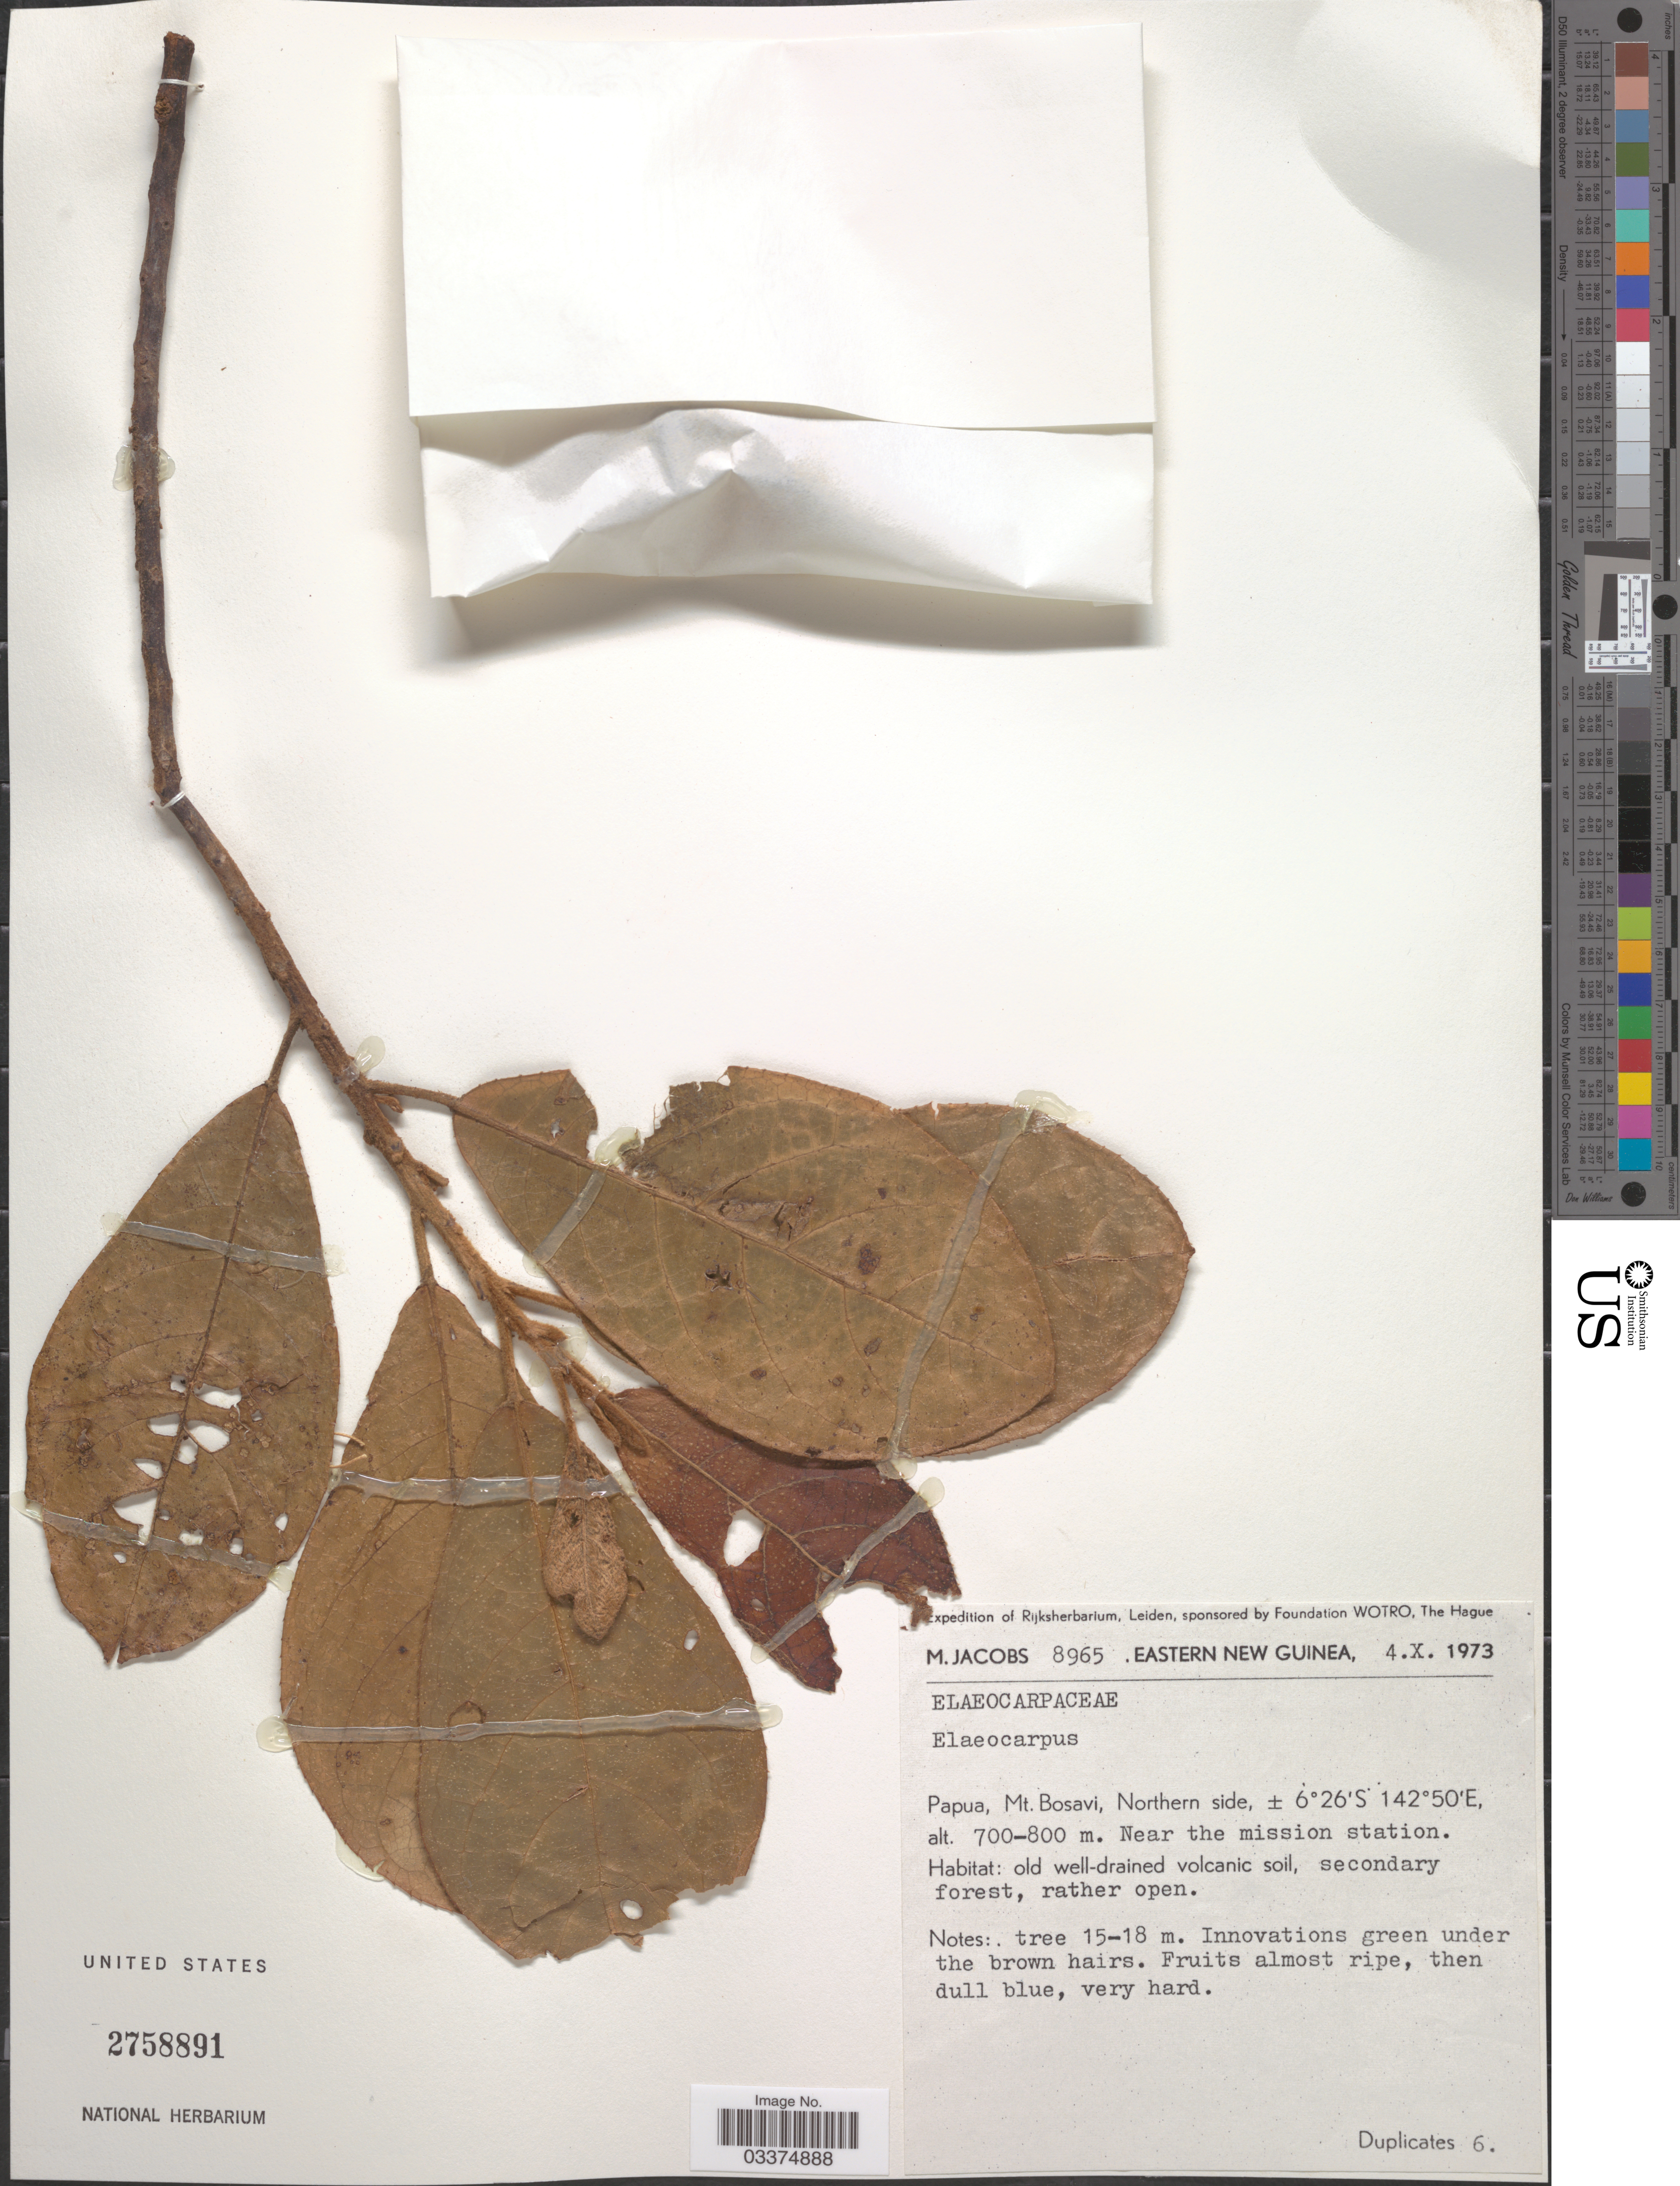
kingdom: Plantae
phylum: Tracheophyta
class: Magnoliopsida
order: Oxalidales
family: Elaeocarpaceae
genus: Elaeocarpus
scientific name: Elaeocarpus sp.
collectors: M. Jacobs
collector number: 8965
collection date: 1973-10-04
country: Papua New Guinea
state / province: Northern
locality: Eastern New Guinea. Papua, Mt. Bosavi, Northern side. Near the mission station.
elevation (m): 700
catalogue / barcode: US 2758891